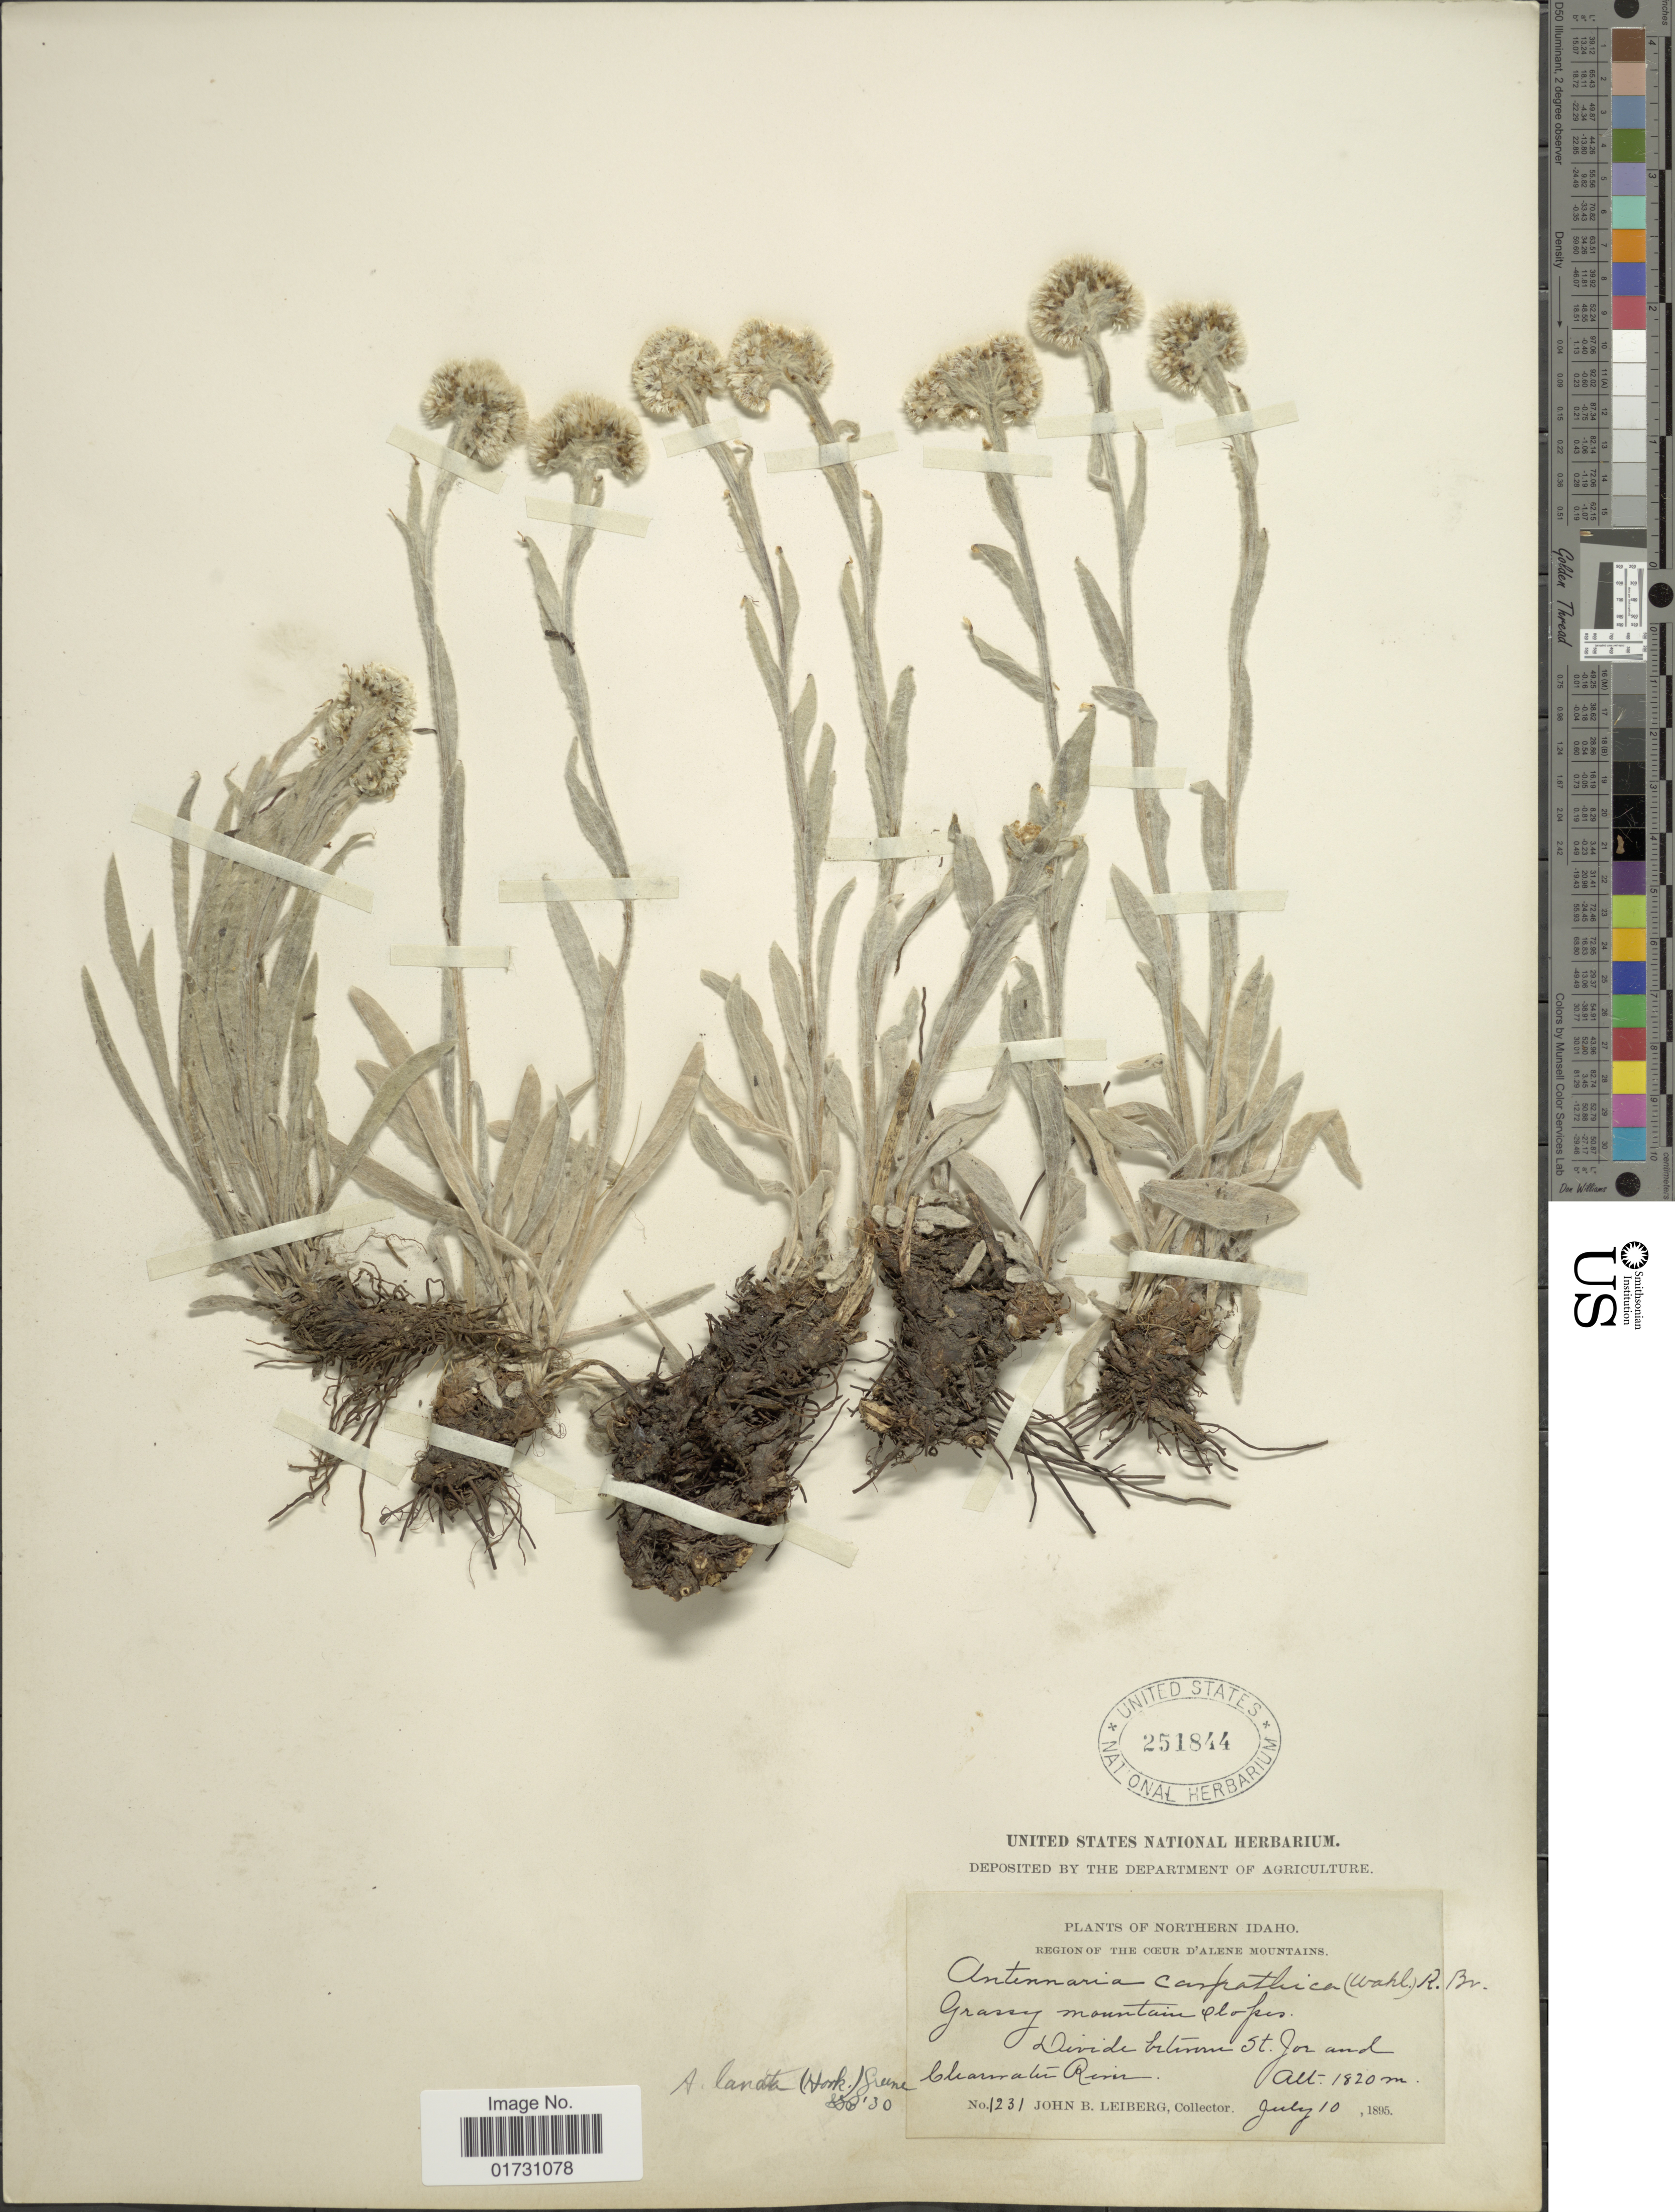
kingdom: Plantae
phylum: Tracheophyta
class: Magnoliopsida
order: Asterales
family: Asteraceae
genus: Antennaria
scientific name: Antennaria lanata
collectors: J. B. Leiberg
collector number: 1231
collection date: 1895-07-10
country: United States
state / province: Idaho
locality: Northern Idaho, Grassy mountain slopes, Divide between St. Jor and Clearwater River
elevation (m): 1820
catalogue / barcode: US 251844